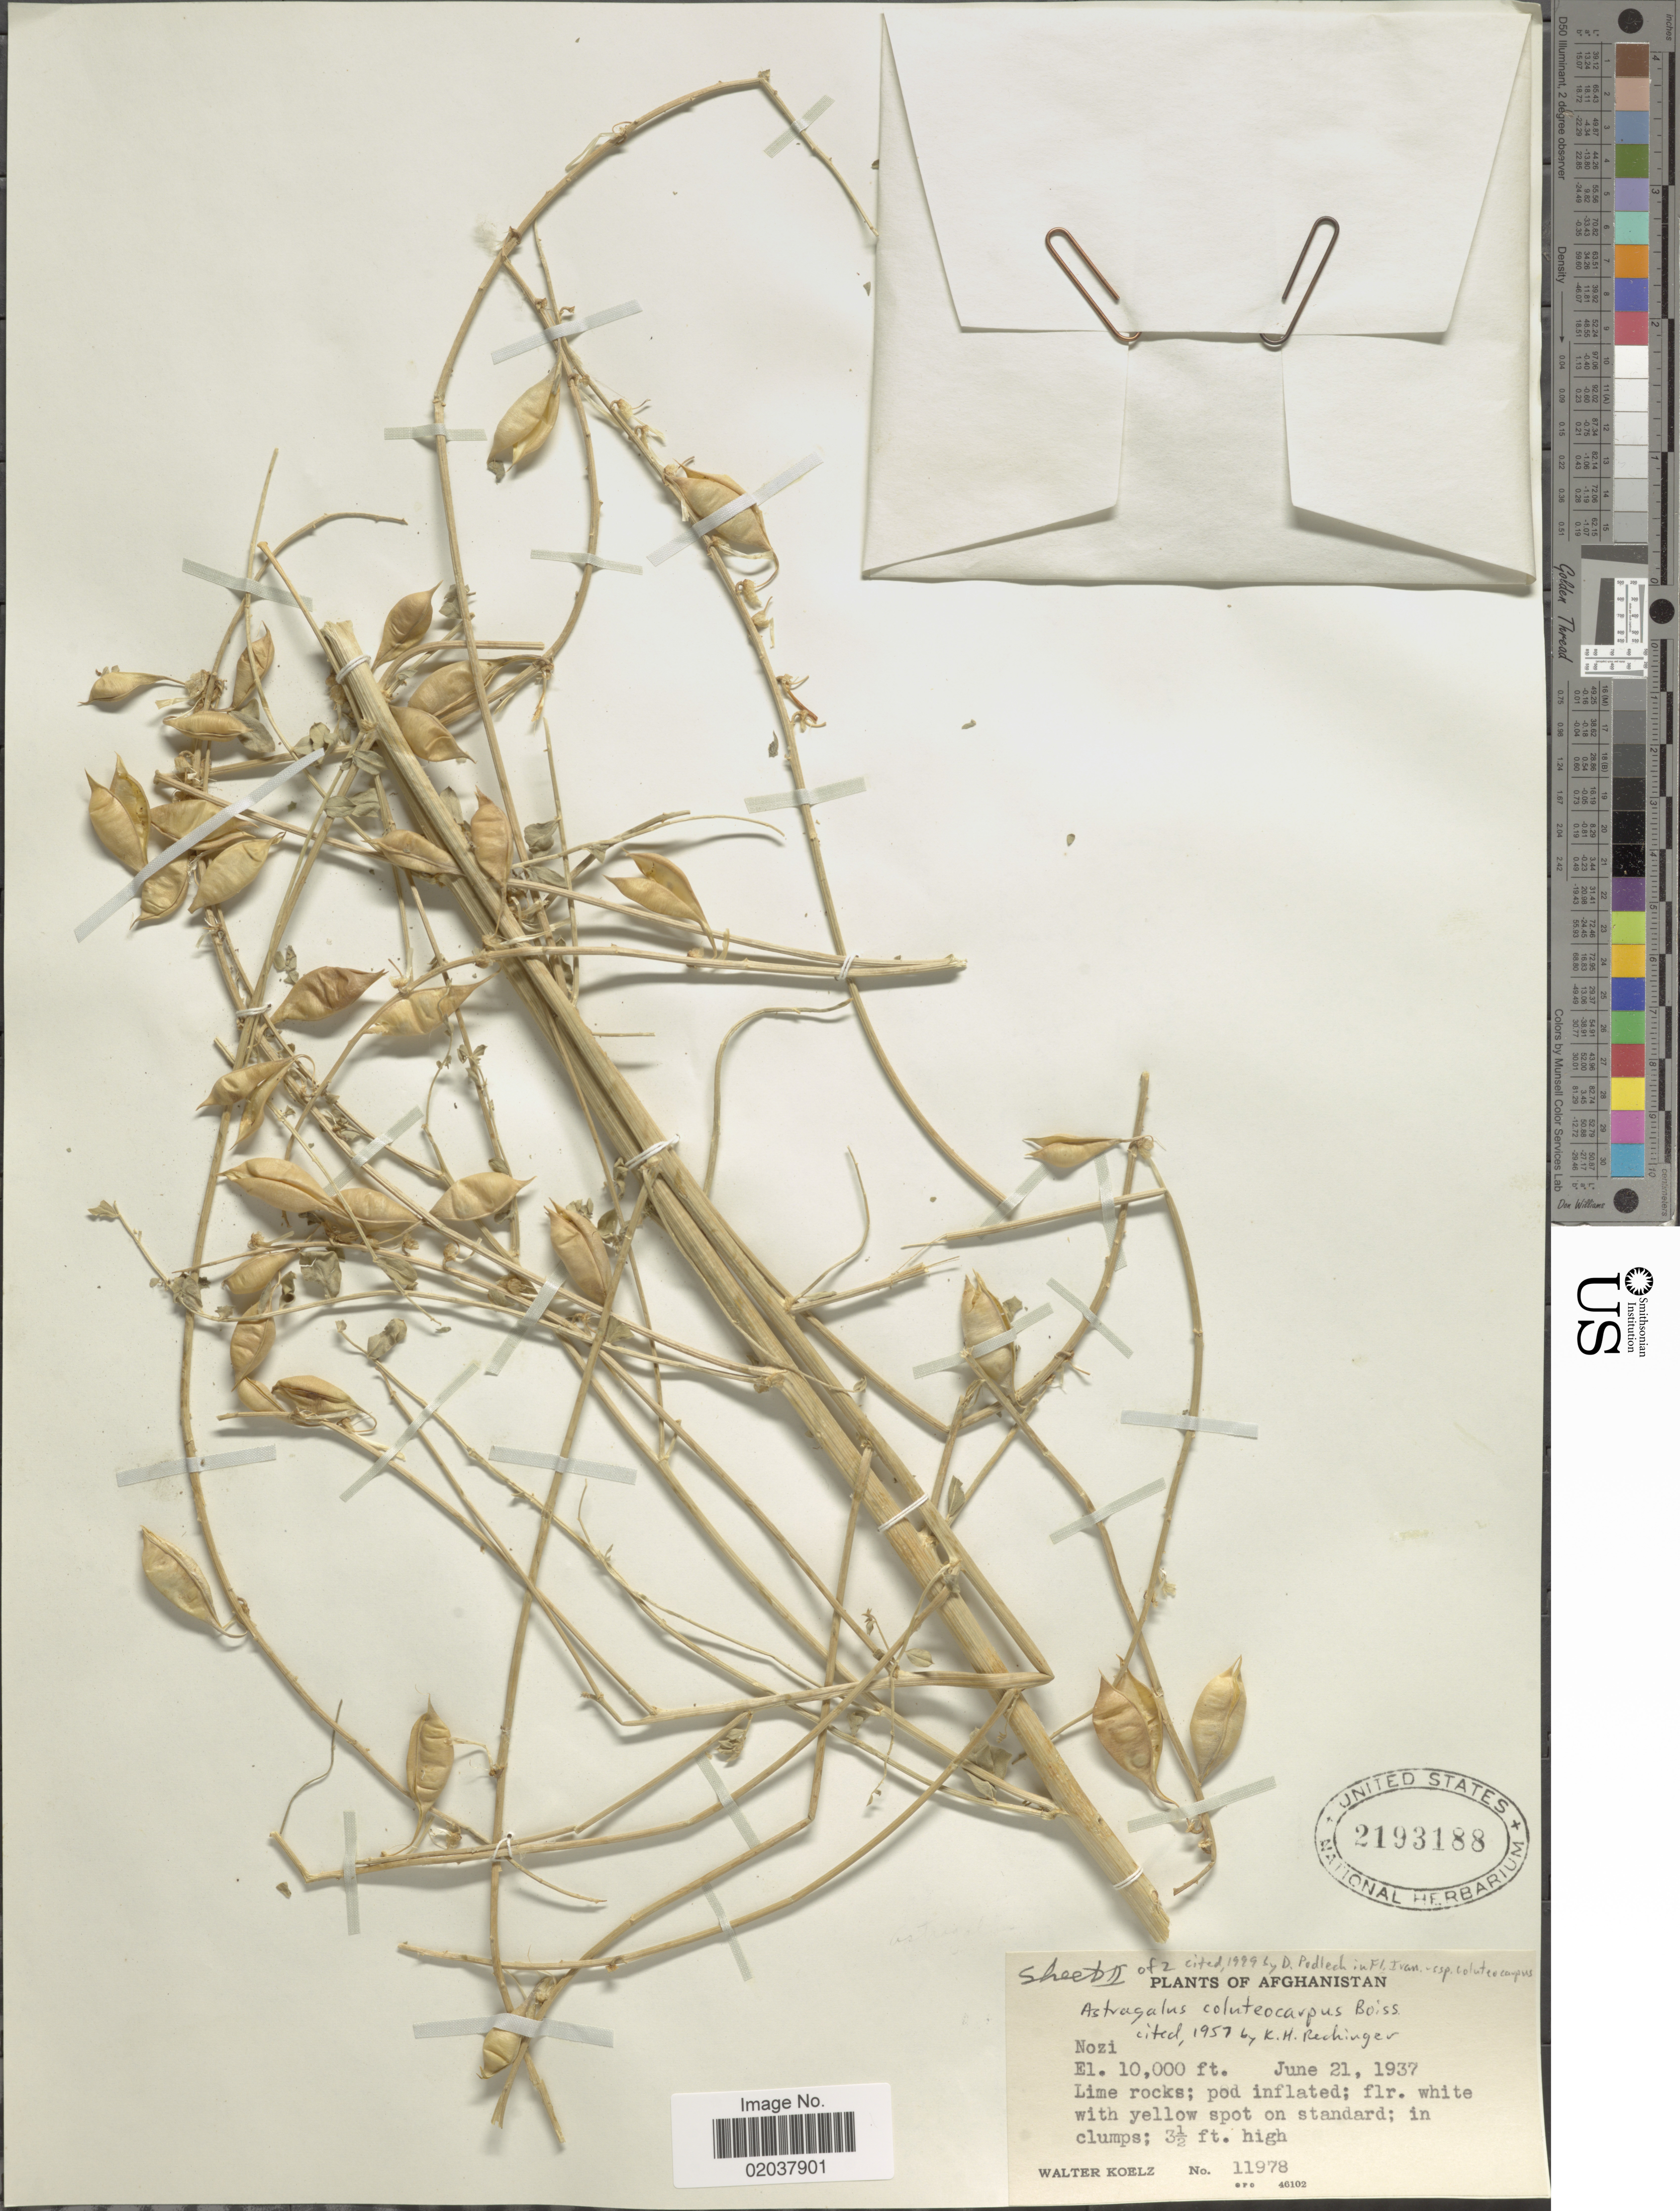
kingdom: Plantae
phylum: Tracheophyta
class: Magnoliopsida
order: Fabales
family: Fabaceae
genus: Astragalus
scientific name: Astragalus coluteocarpus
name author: Boiss.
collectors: W. N. Koelz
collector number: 11978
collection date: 1937-06-21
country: Afghanistan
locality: Nozi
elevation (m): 3048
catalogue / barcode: US 2193188